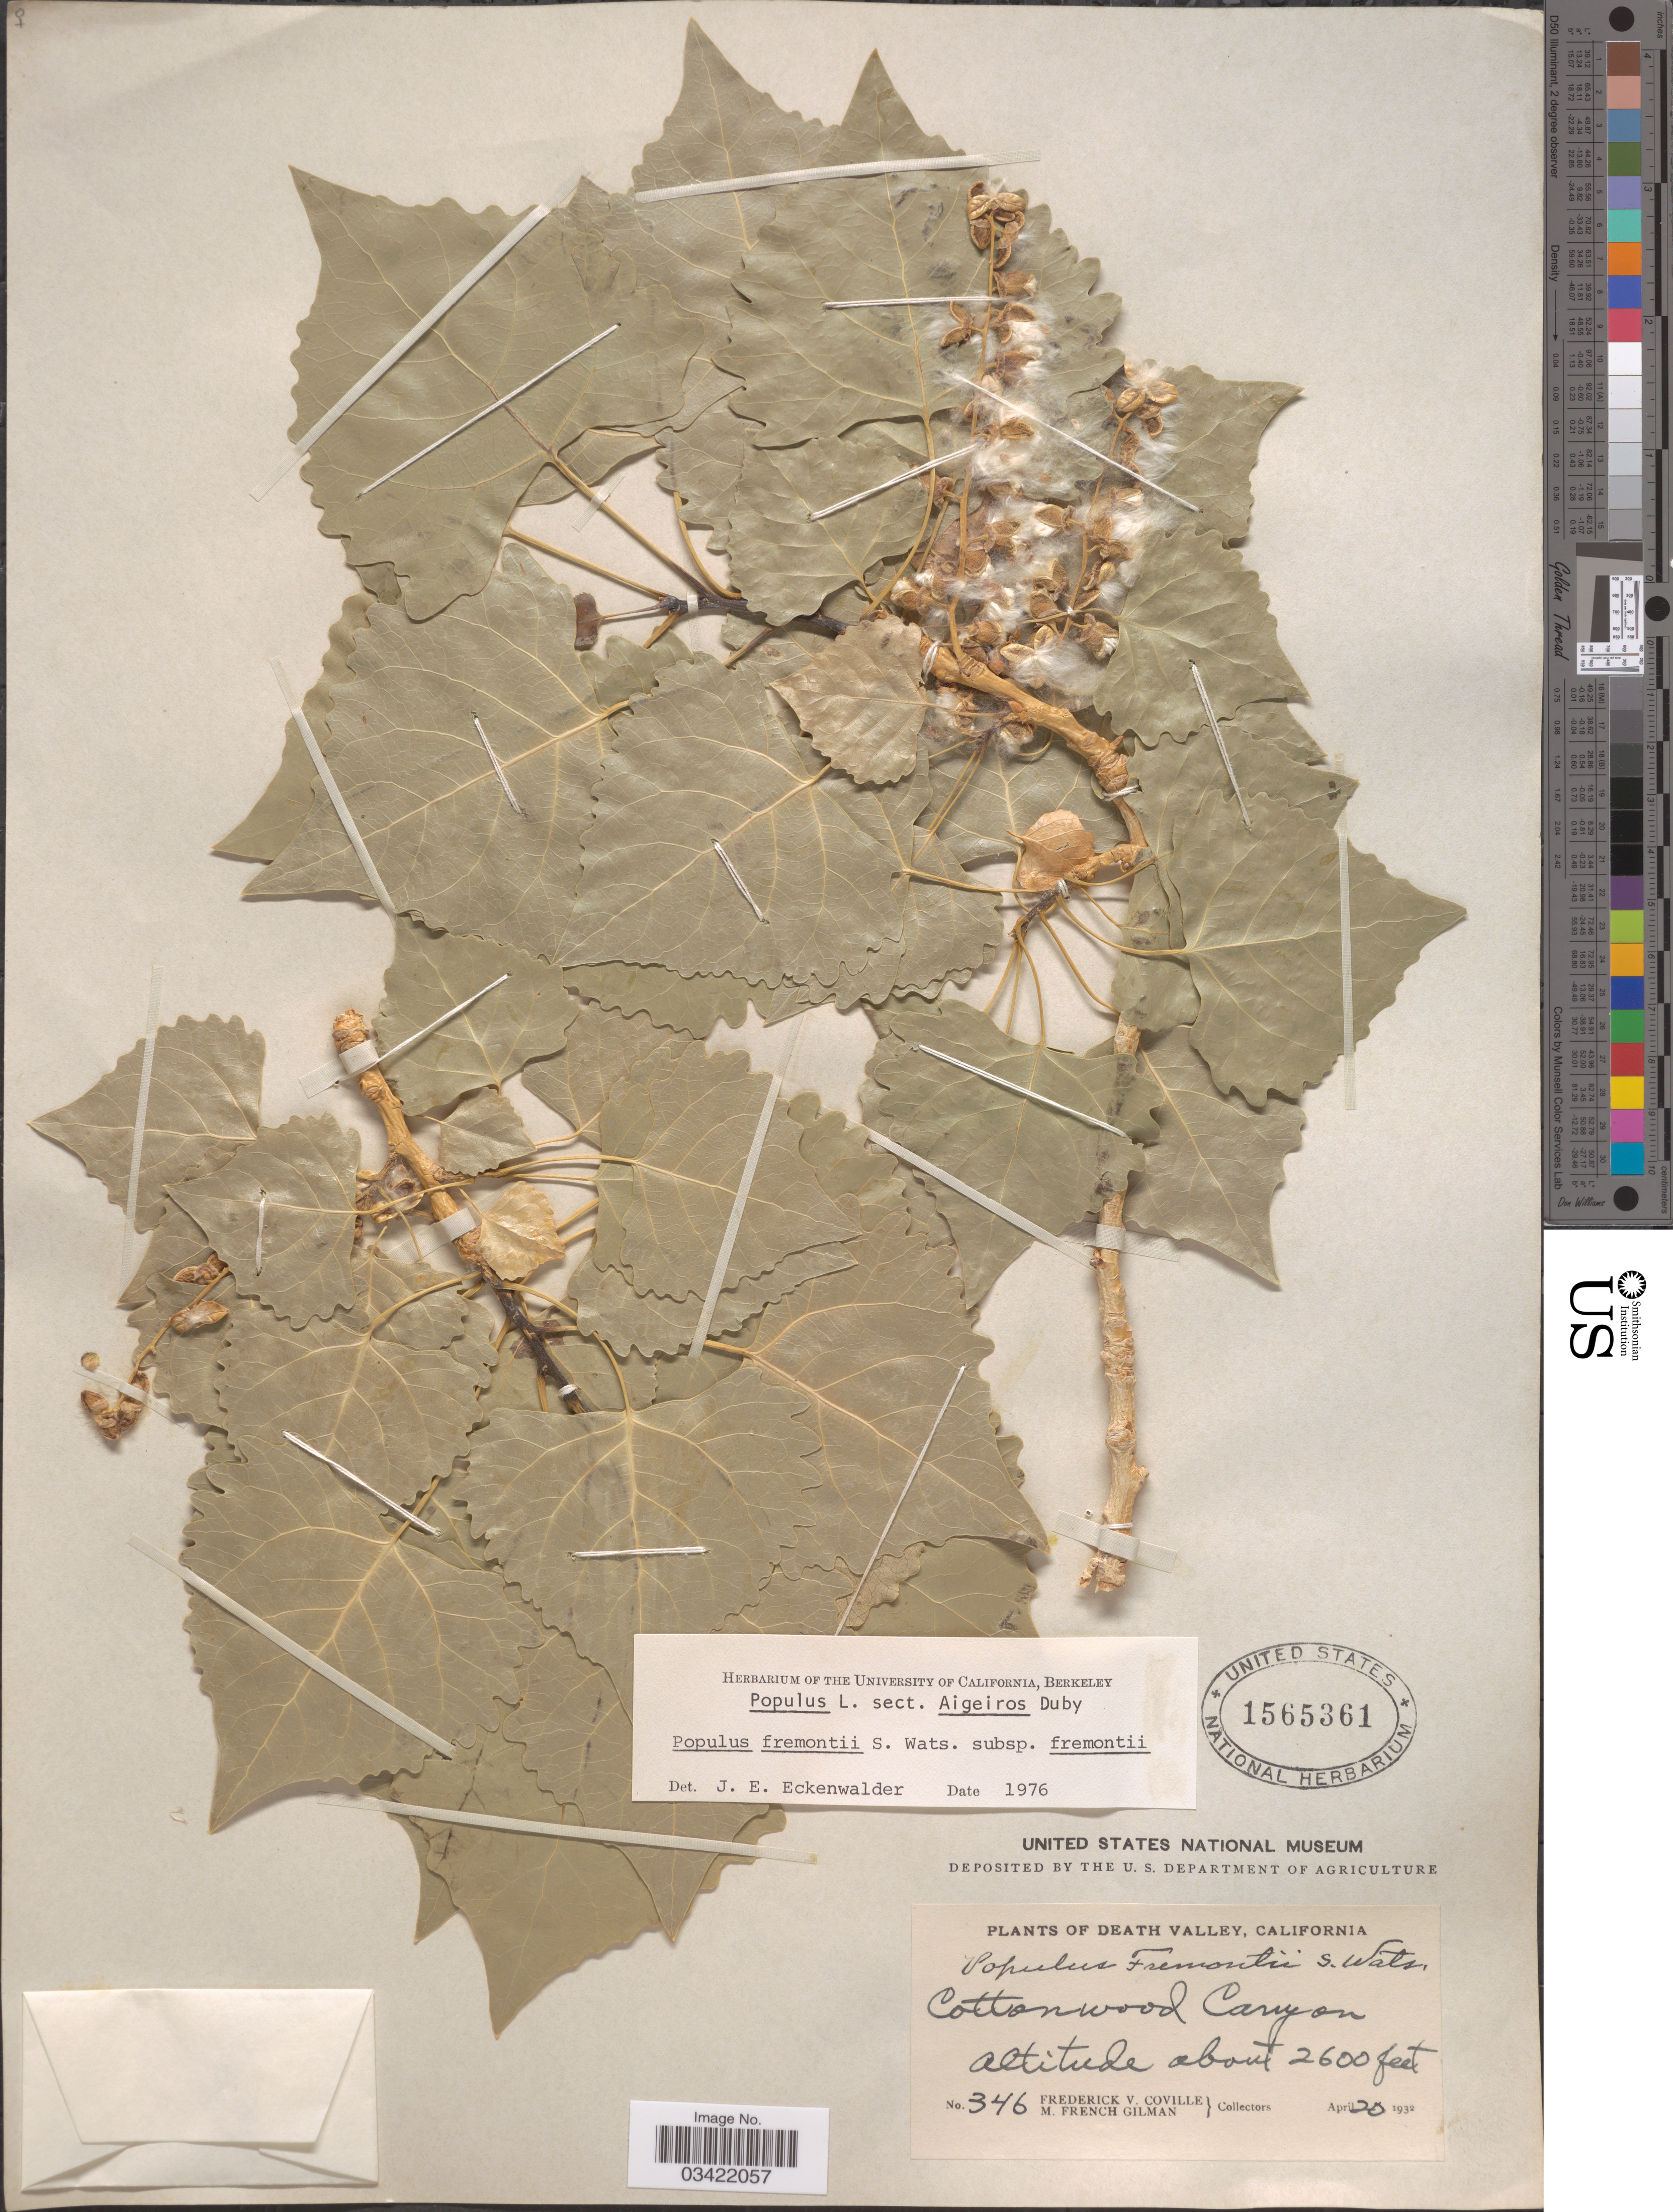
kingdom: Plantae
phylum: Tracheophyta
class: Magnoliopsida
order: Malpighiales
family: Salicaceae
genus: Populus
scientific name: Populus fremontii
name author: S. Watson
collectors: F. V. Coville & M. F. Gilman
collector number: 346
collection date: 1932-04-20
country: United States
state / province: California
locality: Death Valley. Cottonwood Canyon.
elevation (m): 792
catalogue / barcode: US 1565361